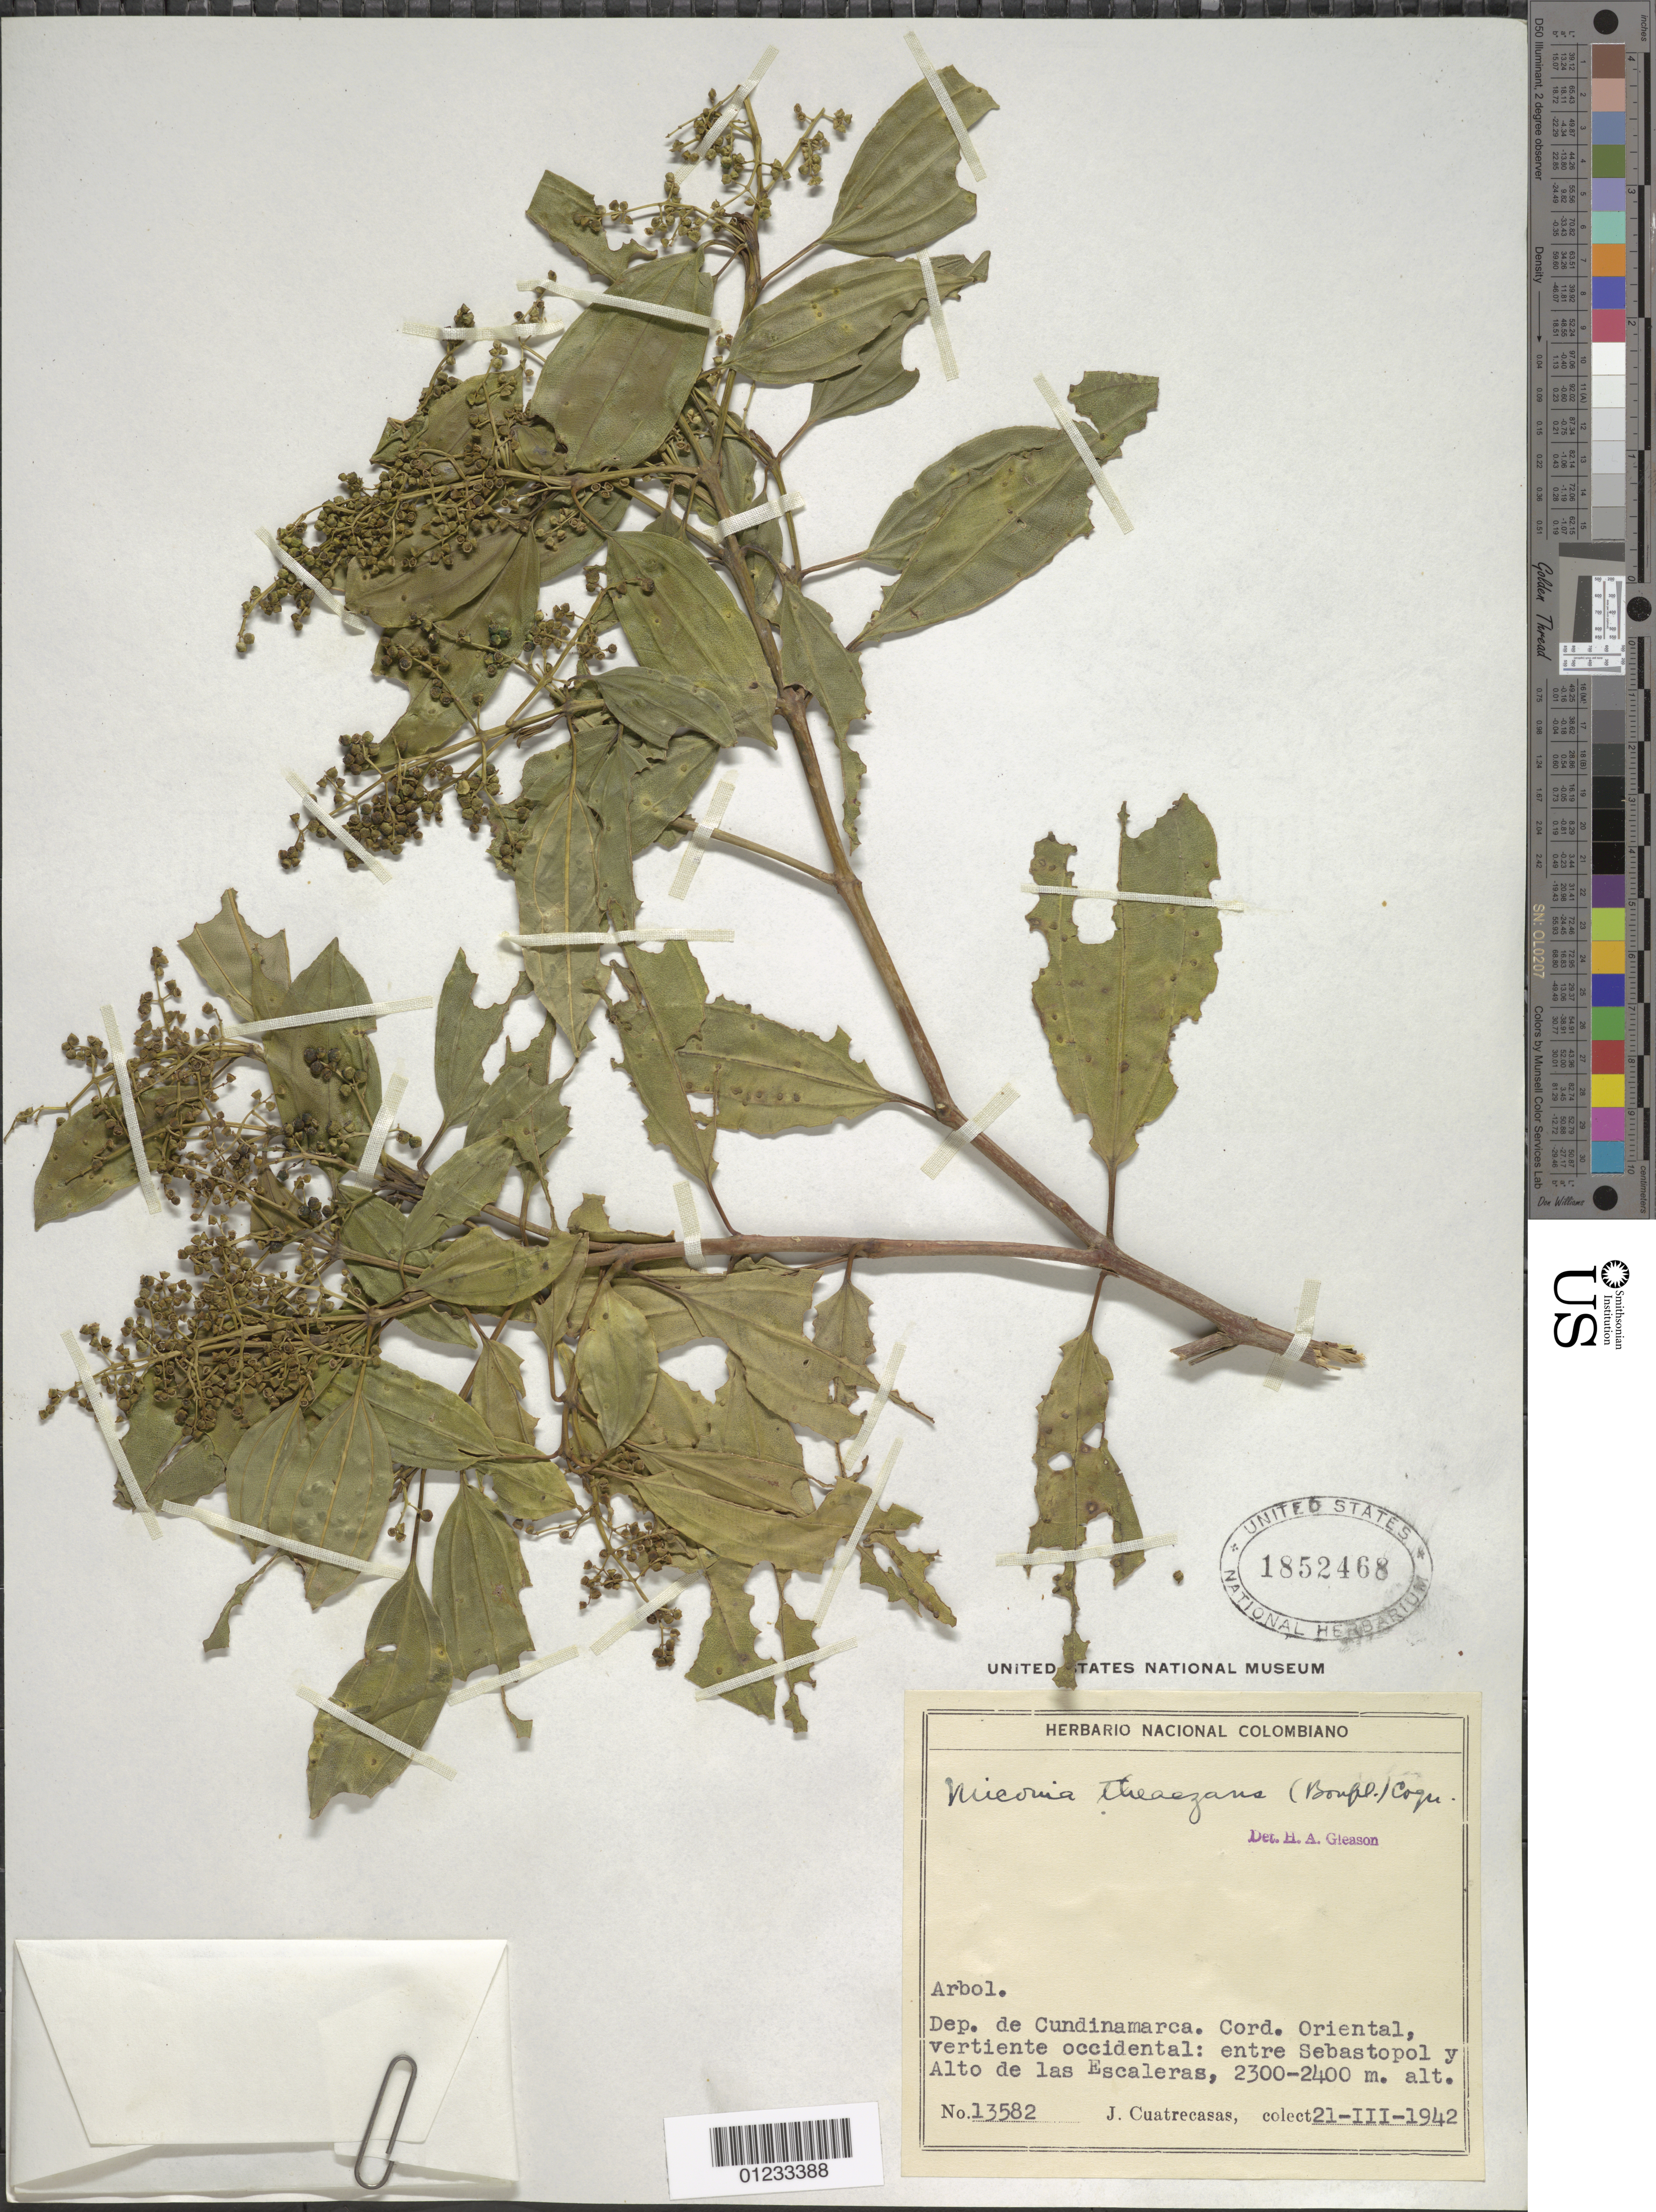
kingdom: Plantae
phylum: Tracheophyta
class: Magnoliopsida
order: Myrtales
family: Melastomataceae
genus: Miconia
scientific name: Miconia theizans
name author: (Bonpl.) Cogn.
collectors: J. Cuatrecasas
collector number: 13582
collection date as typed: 21 Mar 1942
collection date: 1942-03-21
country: Colombia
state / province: Cundinamarca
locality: Cordillera Oriental, Vertiente Occidental, entre Sebastopol y el Alto de Las Escaleras. [Cordillera Oriental, western slope, between Sebastopol and the Alto de Las Escaleras.]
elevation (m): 2300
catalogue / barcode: US 1852468